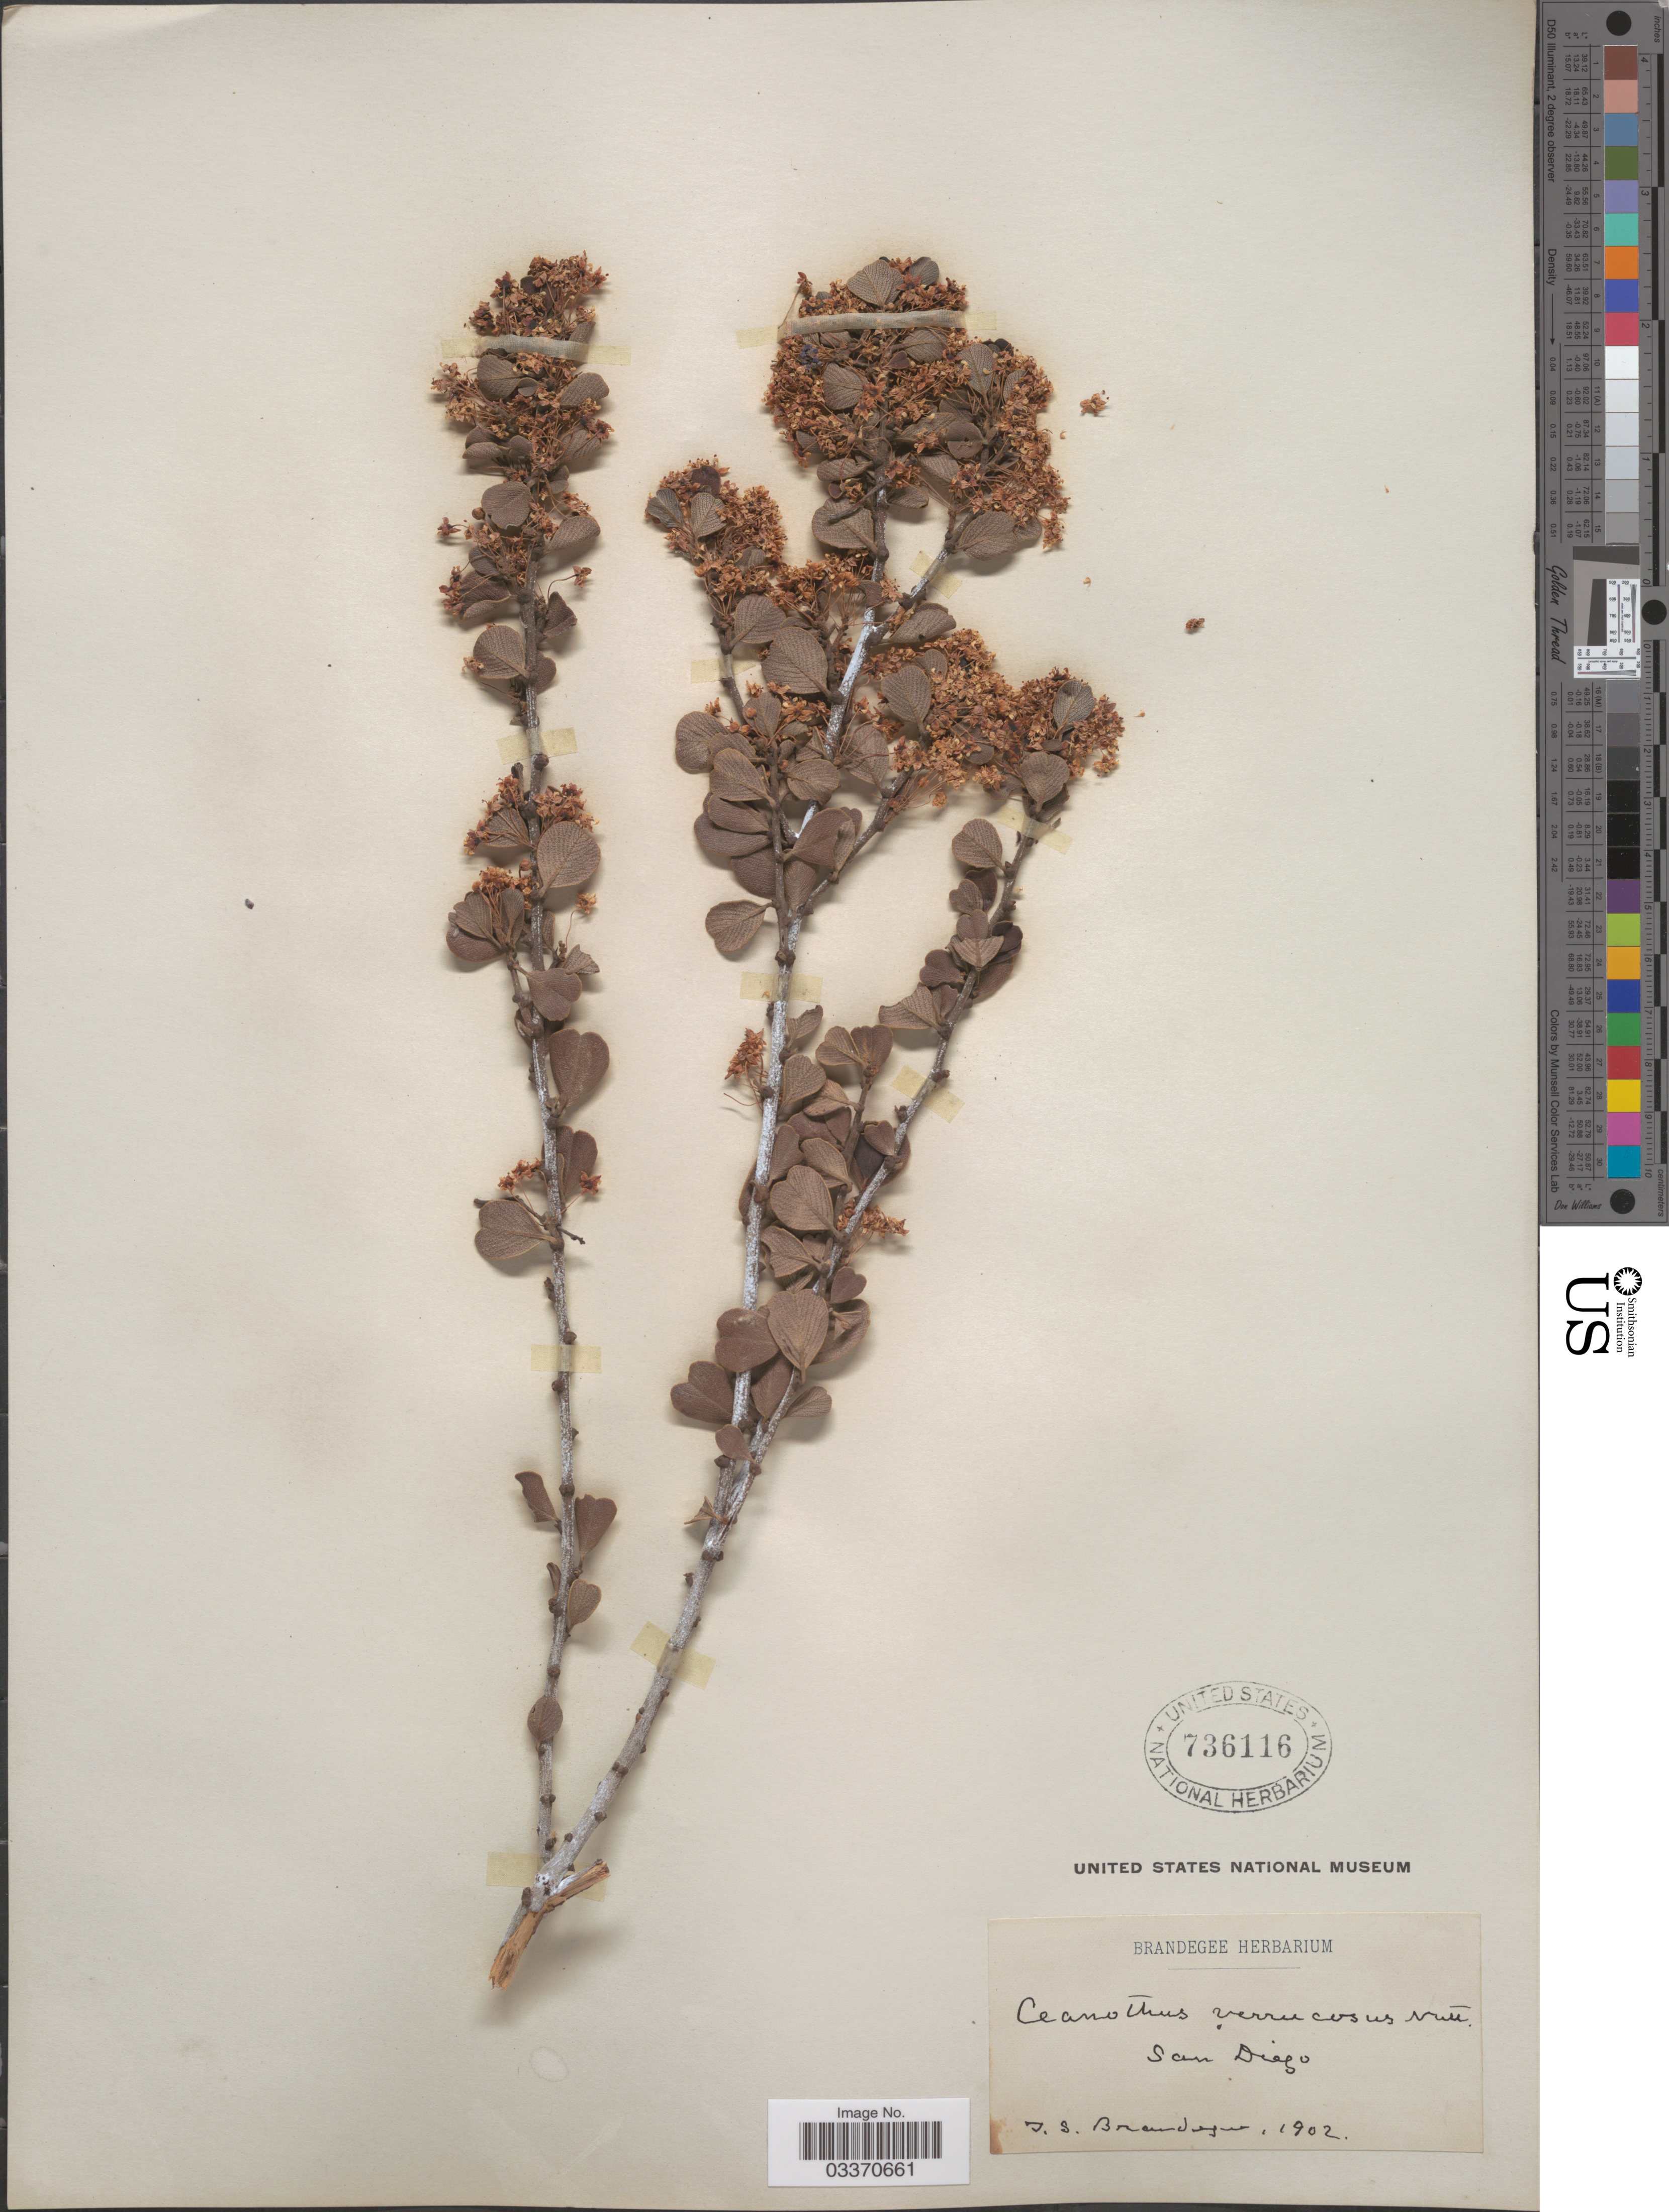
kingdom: Plantae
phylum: Tracheophyta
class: Magnoliopsida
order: Rosales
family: Rhamnaceae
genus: Ceanothus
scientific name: Ceanothus verrucosus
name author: Nutt.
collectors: T. S. Brandegee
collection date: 1902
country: United States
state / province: California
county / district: San Diego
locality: San Diego.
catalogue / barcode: US 736116